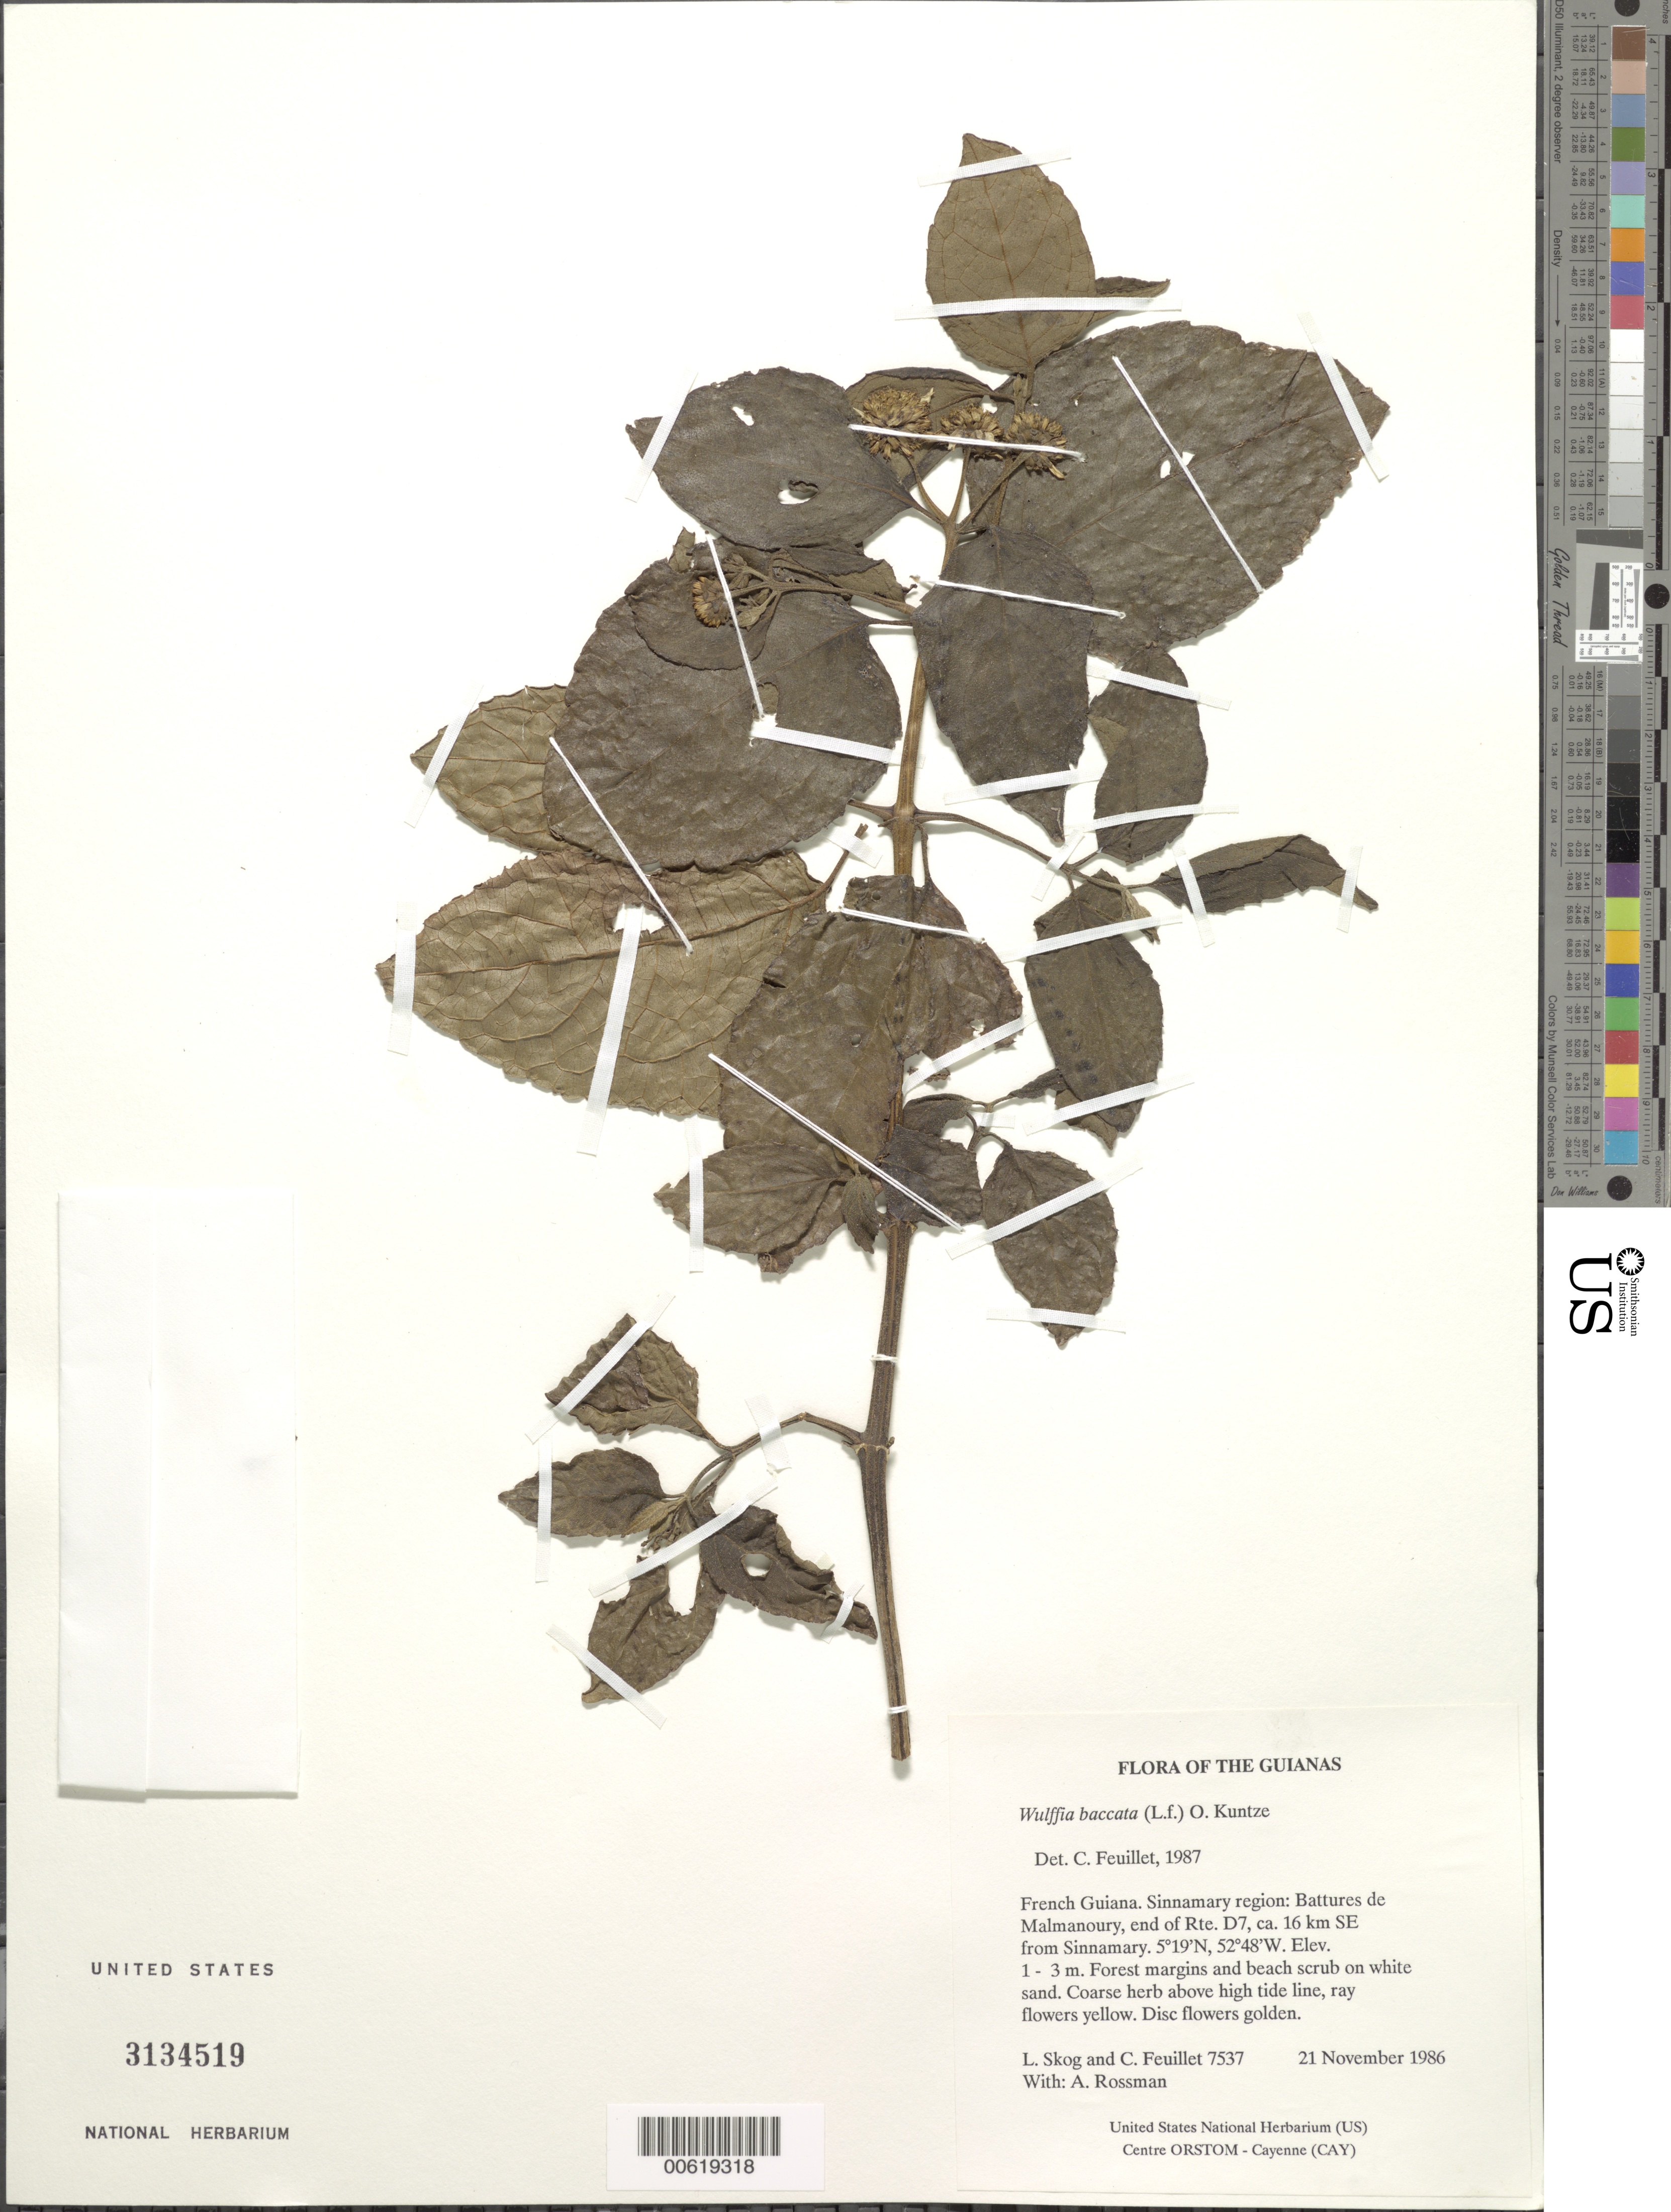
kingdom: Plantae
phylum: Tracheophyta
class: Magnoliopsida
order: Asterales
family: Asteraceae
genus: Wulffia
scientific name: Wulffia baccata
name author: (L. f.) Kuntze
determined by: Feuillet, C.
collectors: L. E. Skog, C. Feuillet & A. Rossman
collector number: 7537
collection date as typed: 21 November 1986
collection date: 1986-11-21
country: French Guiana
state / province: Cayenne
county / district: Sinnamary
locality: Battures de Malmanoury, end of Rte. D7, ±16 km SE from Sinnamary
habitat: Forest margins and beach scrub on white sand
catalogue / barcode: US 3134517